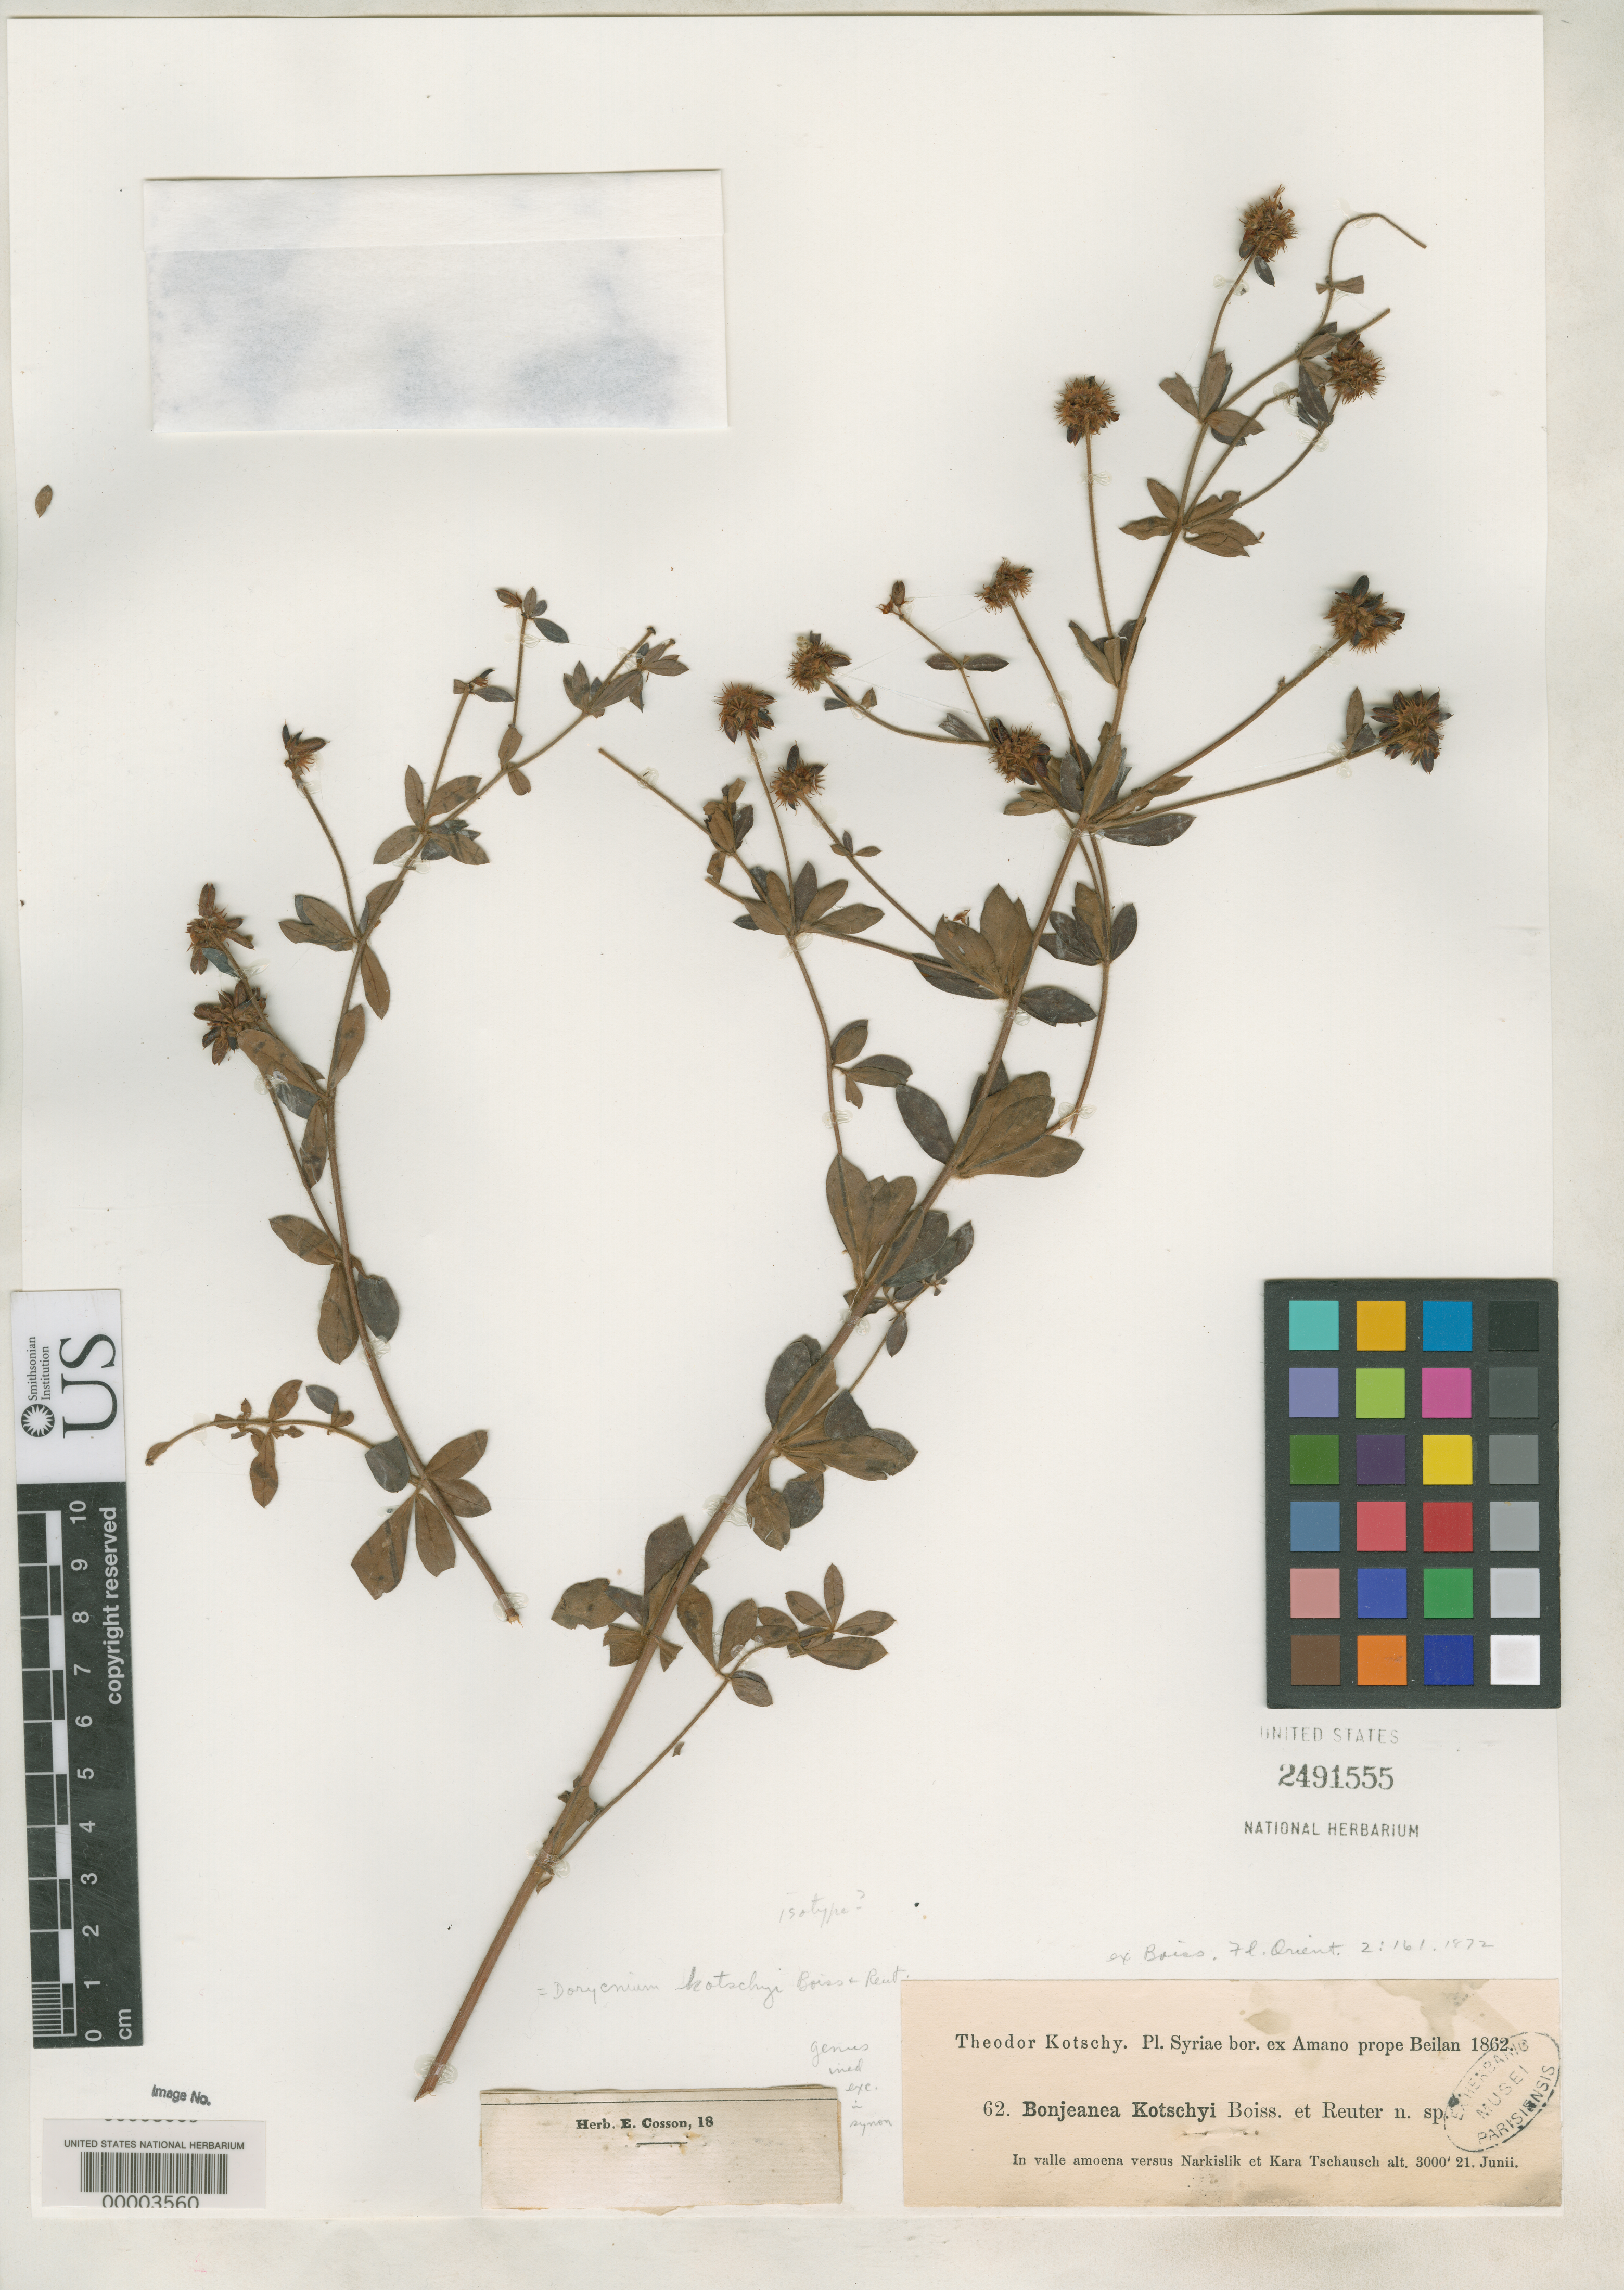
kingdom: Plantae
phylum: Tracheophyta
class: Magnoliopsida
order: Fabales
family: Fabaceae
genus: Dorycnium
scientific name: Dorycnium kotschyi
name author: Boiss. & Reut.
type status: Isotype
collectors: K. G. Kotschy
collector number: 62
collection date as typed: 21 Jun 1862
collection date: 1862-06-21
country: Turkey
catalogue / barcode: US 2491555